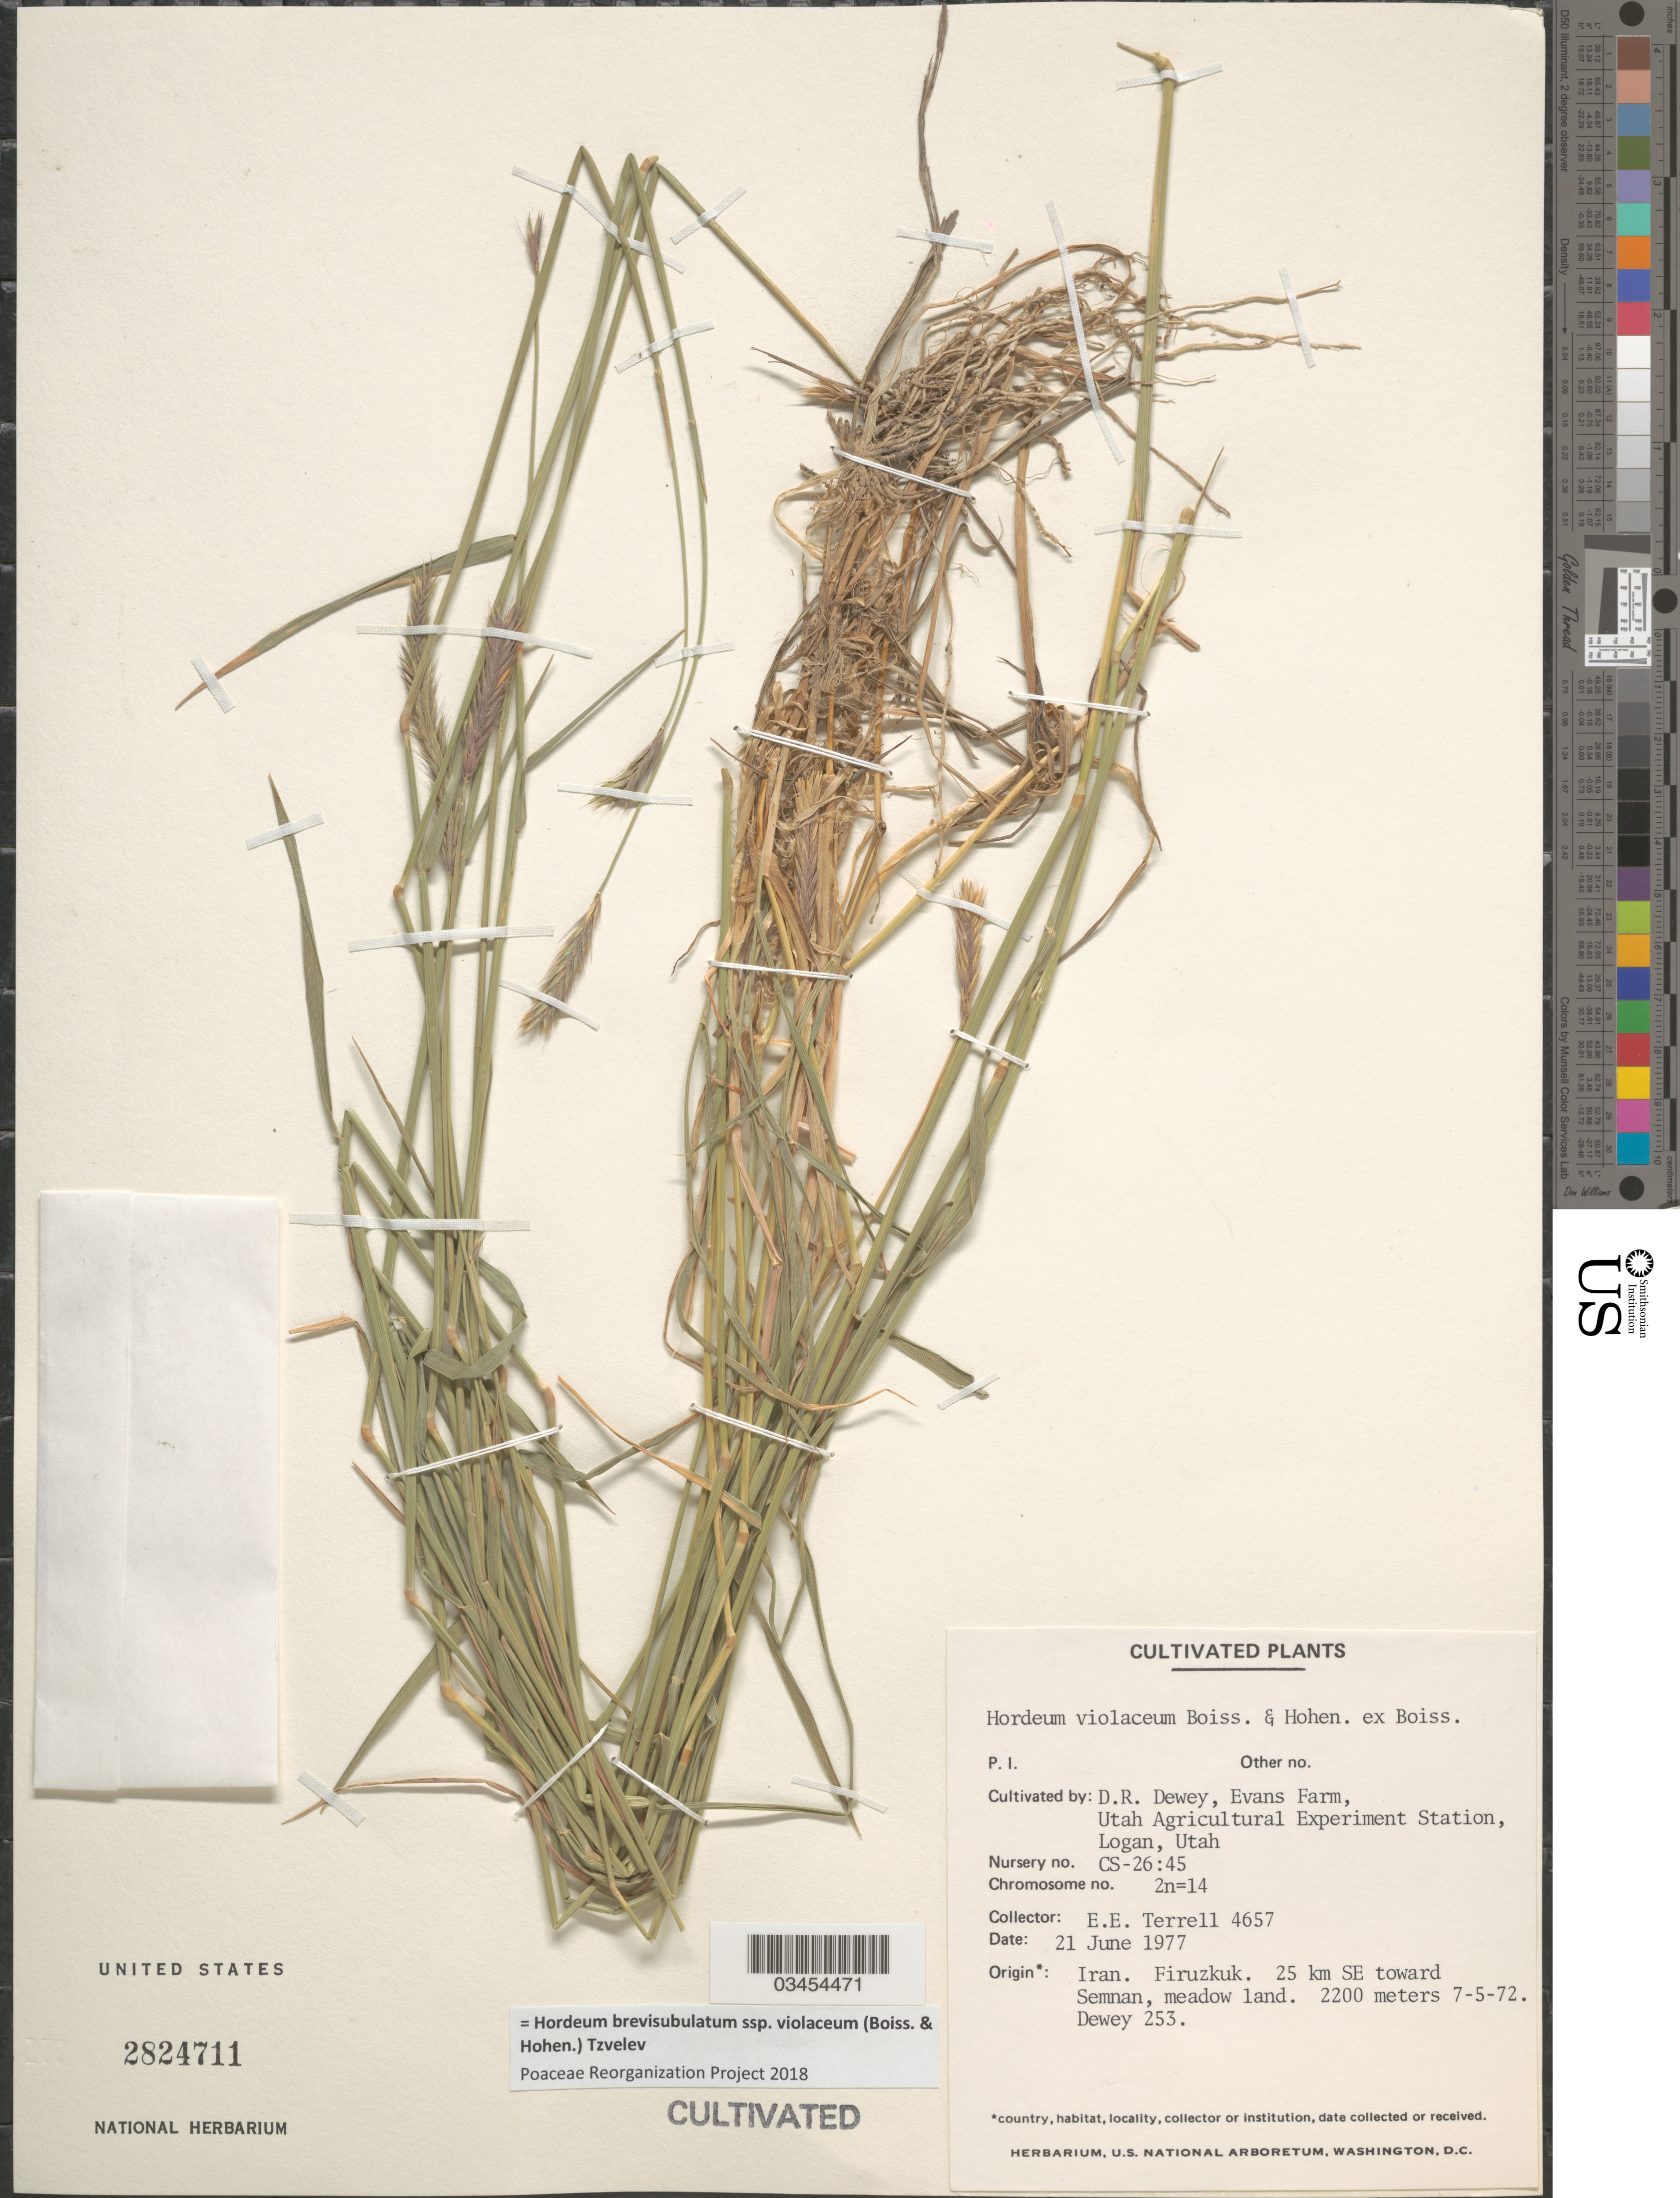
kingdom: Plantae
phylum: Tracheophyta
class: Liliopsida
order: Poales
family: Poaceae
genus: Hordeum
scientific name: Hordeum brevisubulatum subsp. violaceum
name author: (Boiss. & Hohen.) Tzvelev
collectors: D. Dewey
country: United States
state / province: Utah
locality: Evans Farm, Utah Agricultural Experiment Station, Logan. Nursery no. CS-26:45.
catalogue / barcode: US 2824711